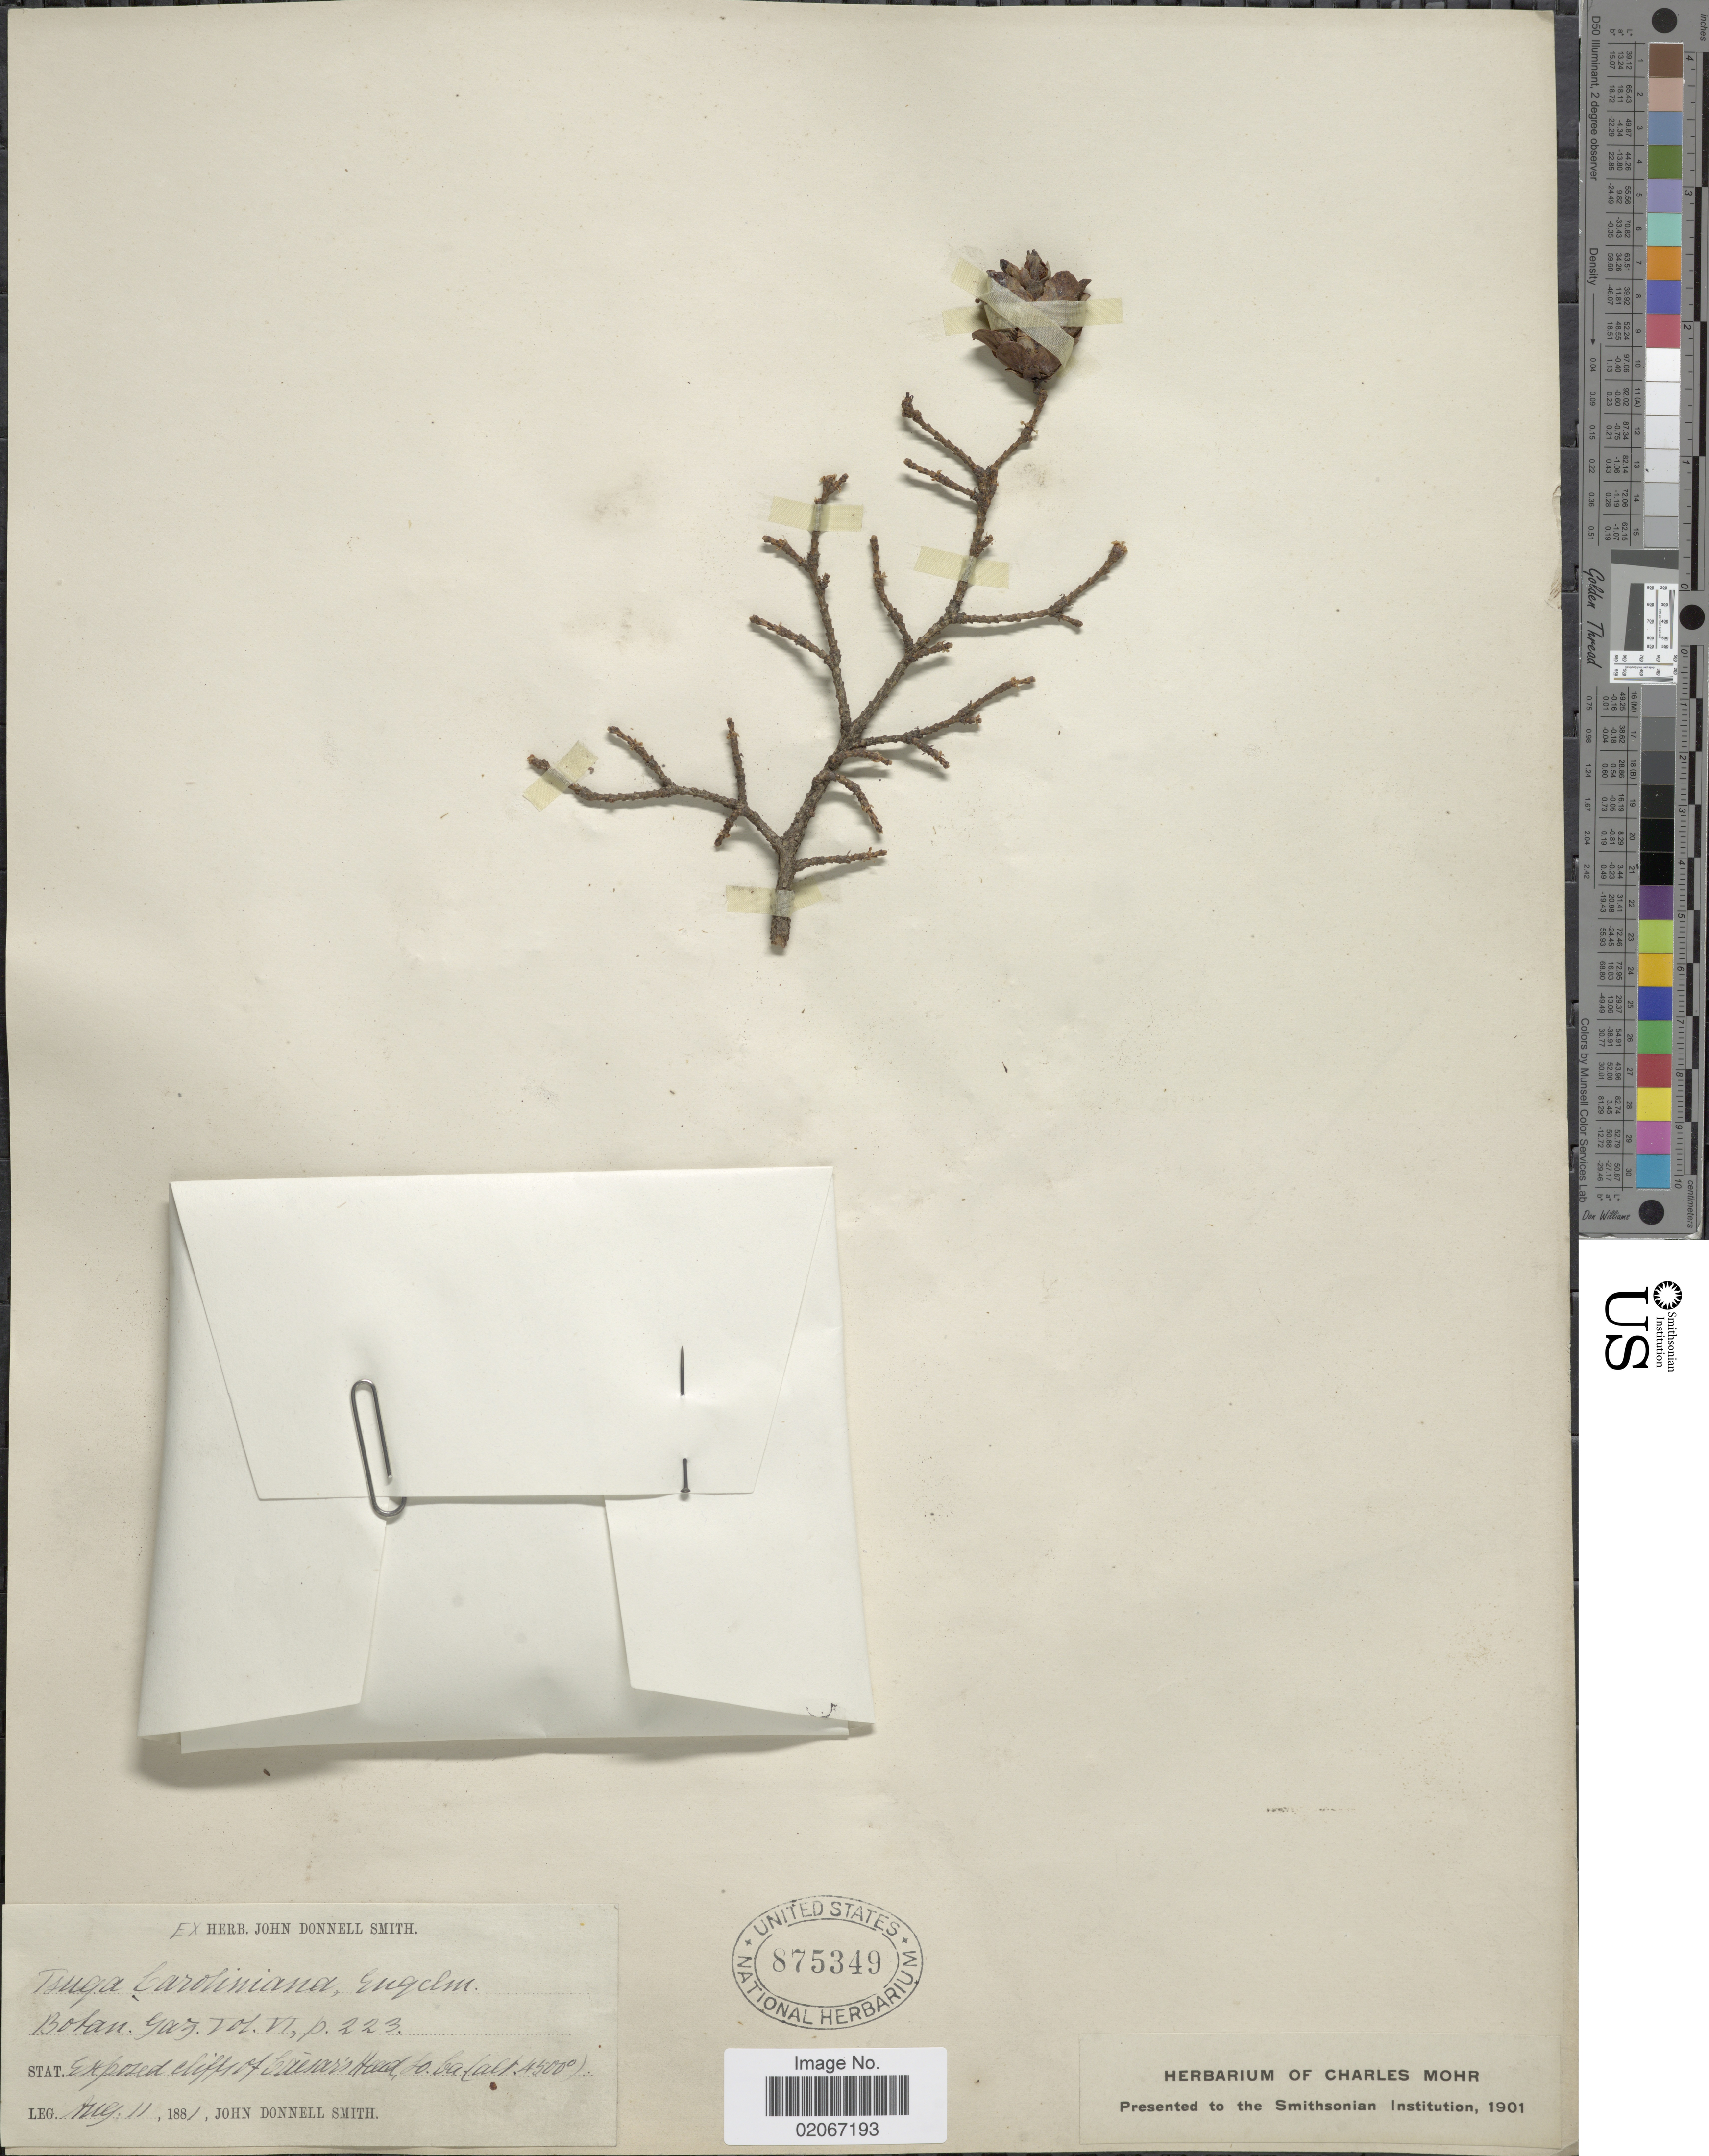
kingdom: Plantae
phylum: Tracheophyta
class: Pinopsida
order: Pinales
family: Pinaceae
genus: Tsuga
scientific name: Tsuga caroliniana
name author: Engelm.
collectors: J. Donnell Smith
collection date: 1881-08-11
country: United States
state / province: South Carolina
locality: Exposed cliffs of Ceasar's Head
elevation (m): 1372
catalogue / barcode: US 875349